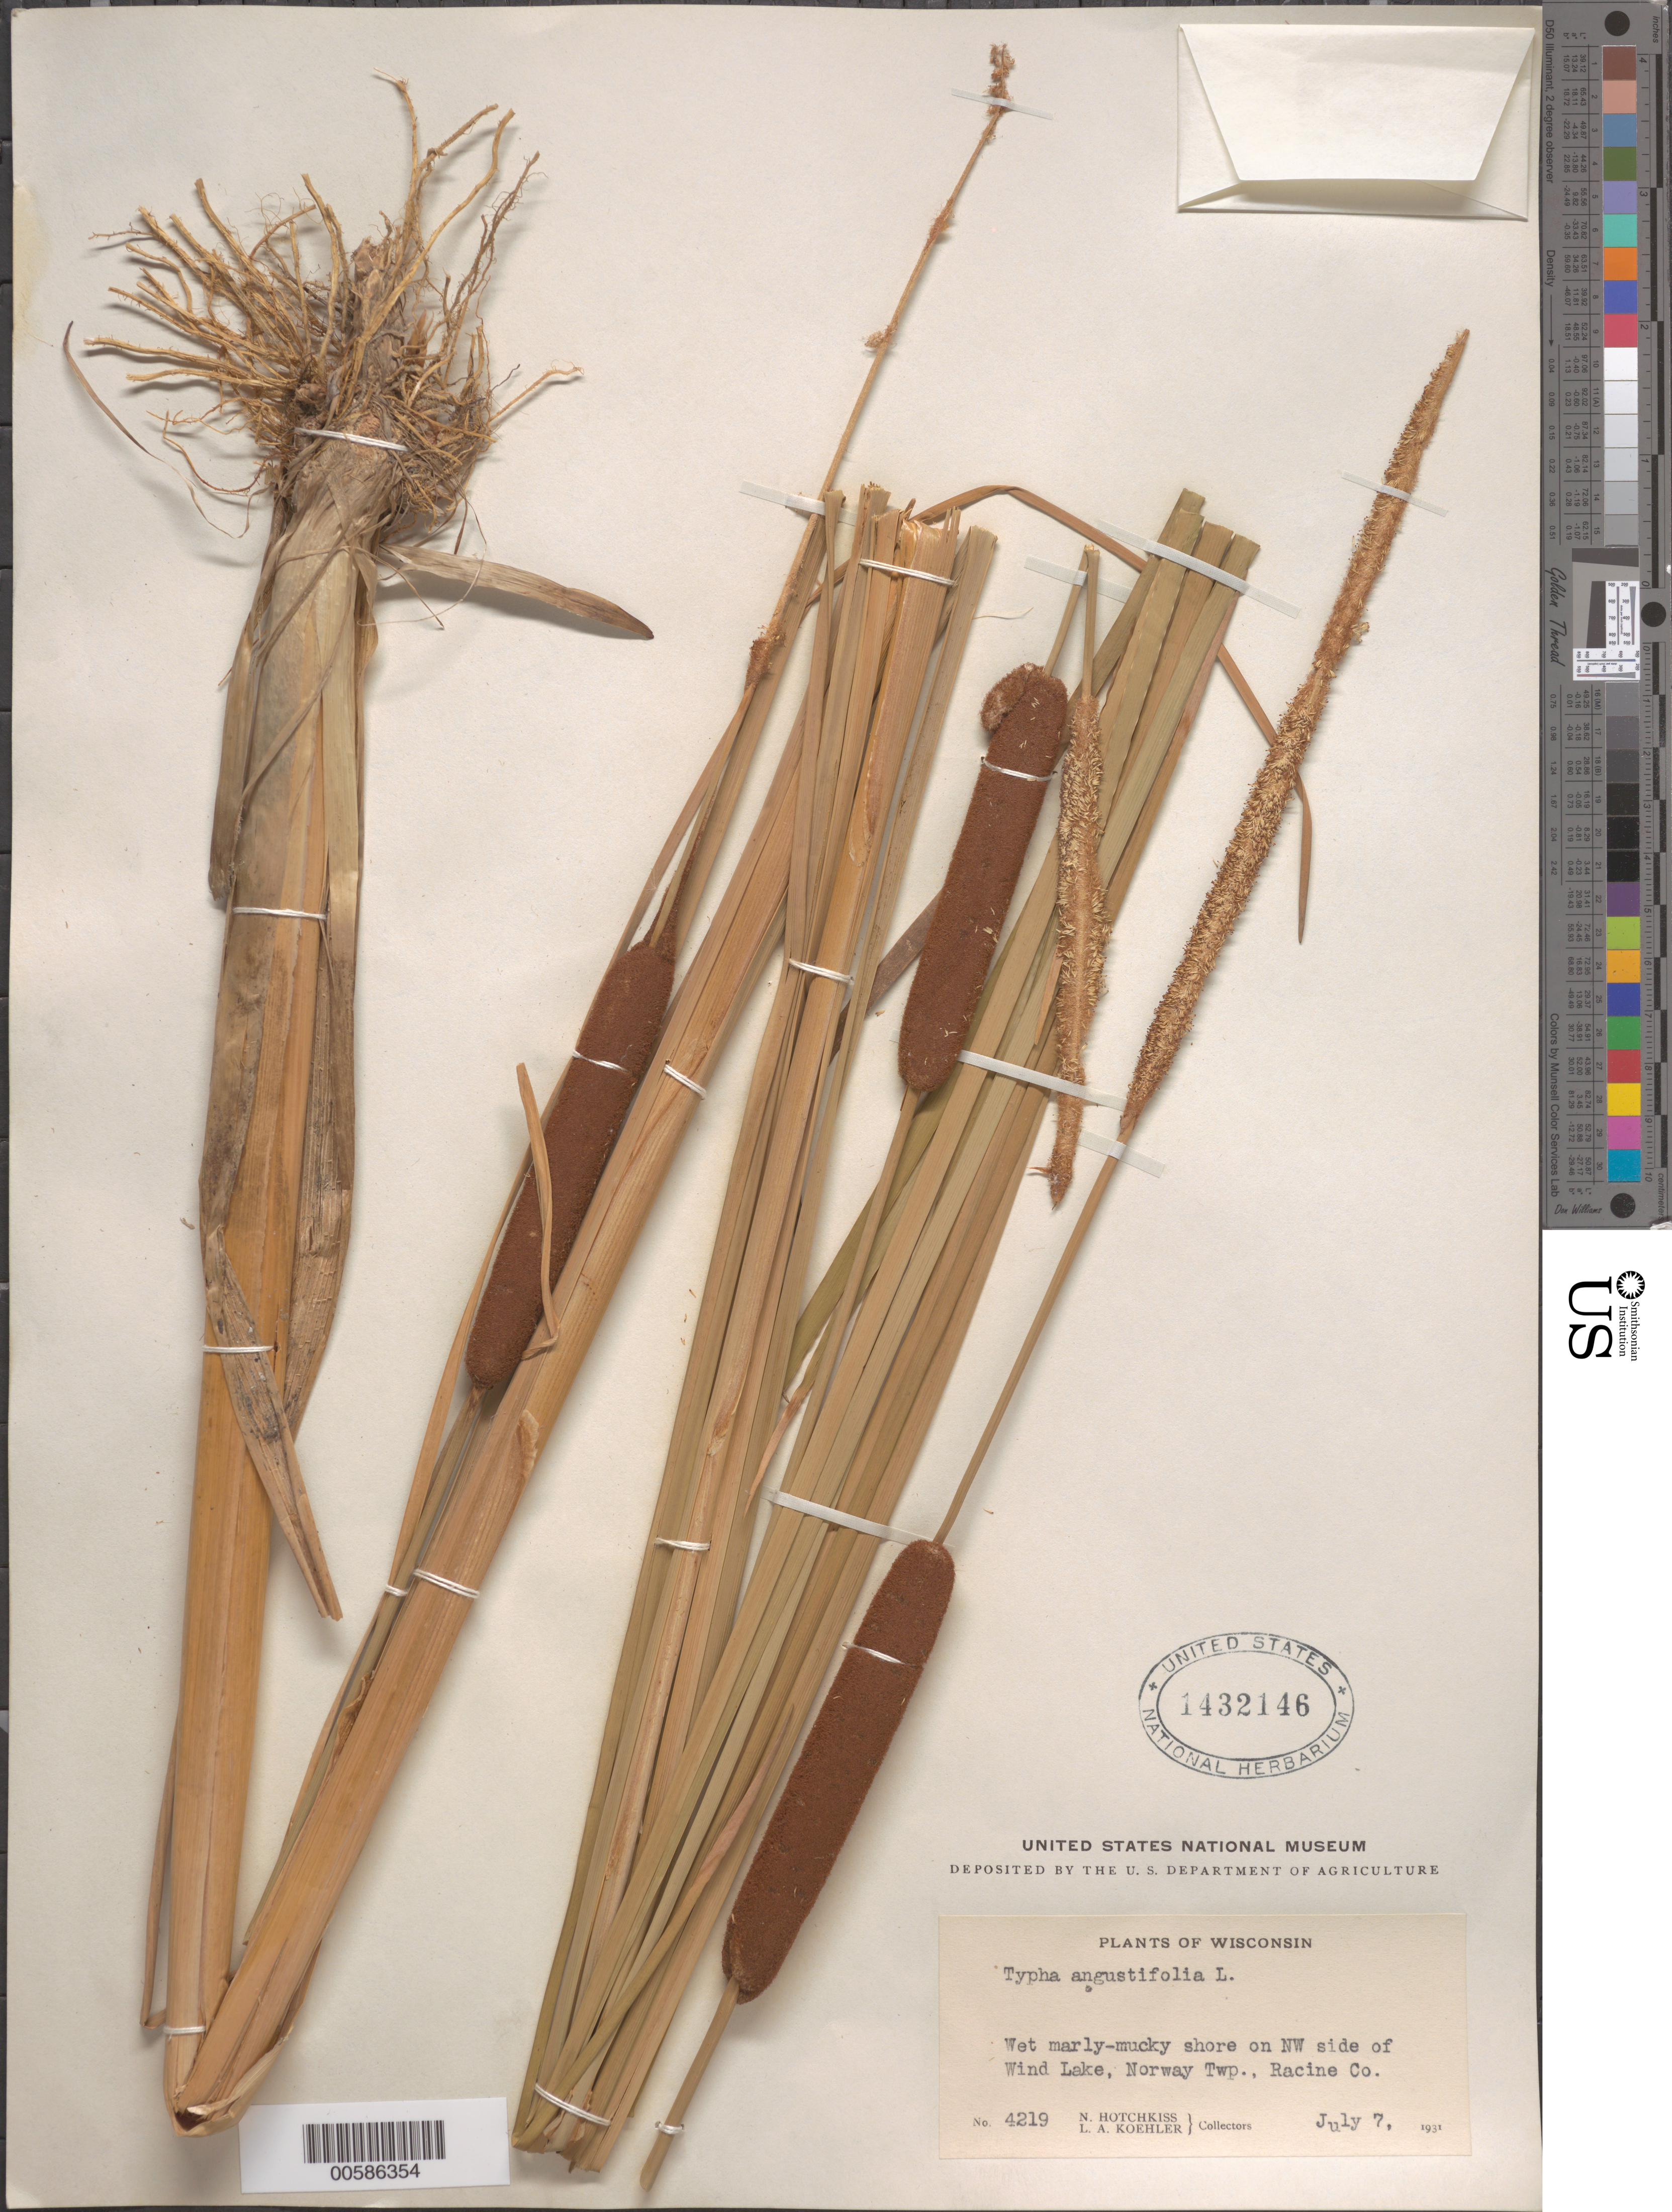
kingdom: Plantae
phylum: Tracheophyta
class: Liliopsida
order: Poales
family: Typhaceae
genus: Typha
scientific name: Typha angustifolia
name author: L.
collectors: N. Hotchkiss & L. Koehler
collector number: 4219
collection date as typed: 07 Jul 1931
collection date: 1931-07-07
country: United States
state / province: Wisconsin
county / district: Racine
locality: NW of Wind Lake, Norway Twp.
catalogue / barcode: US 1432146